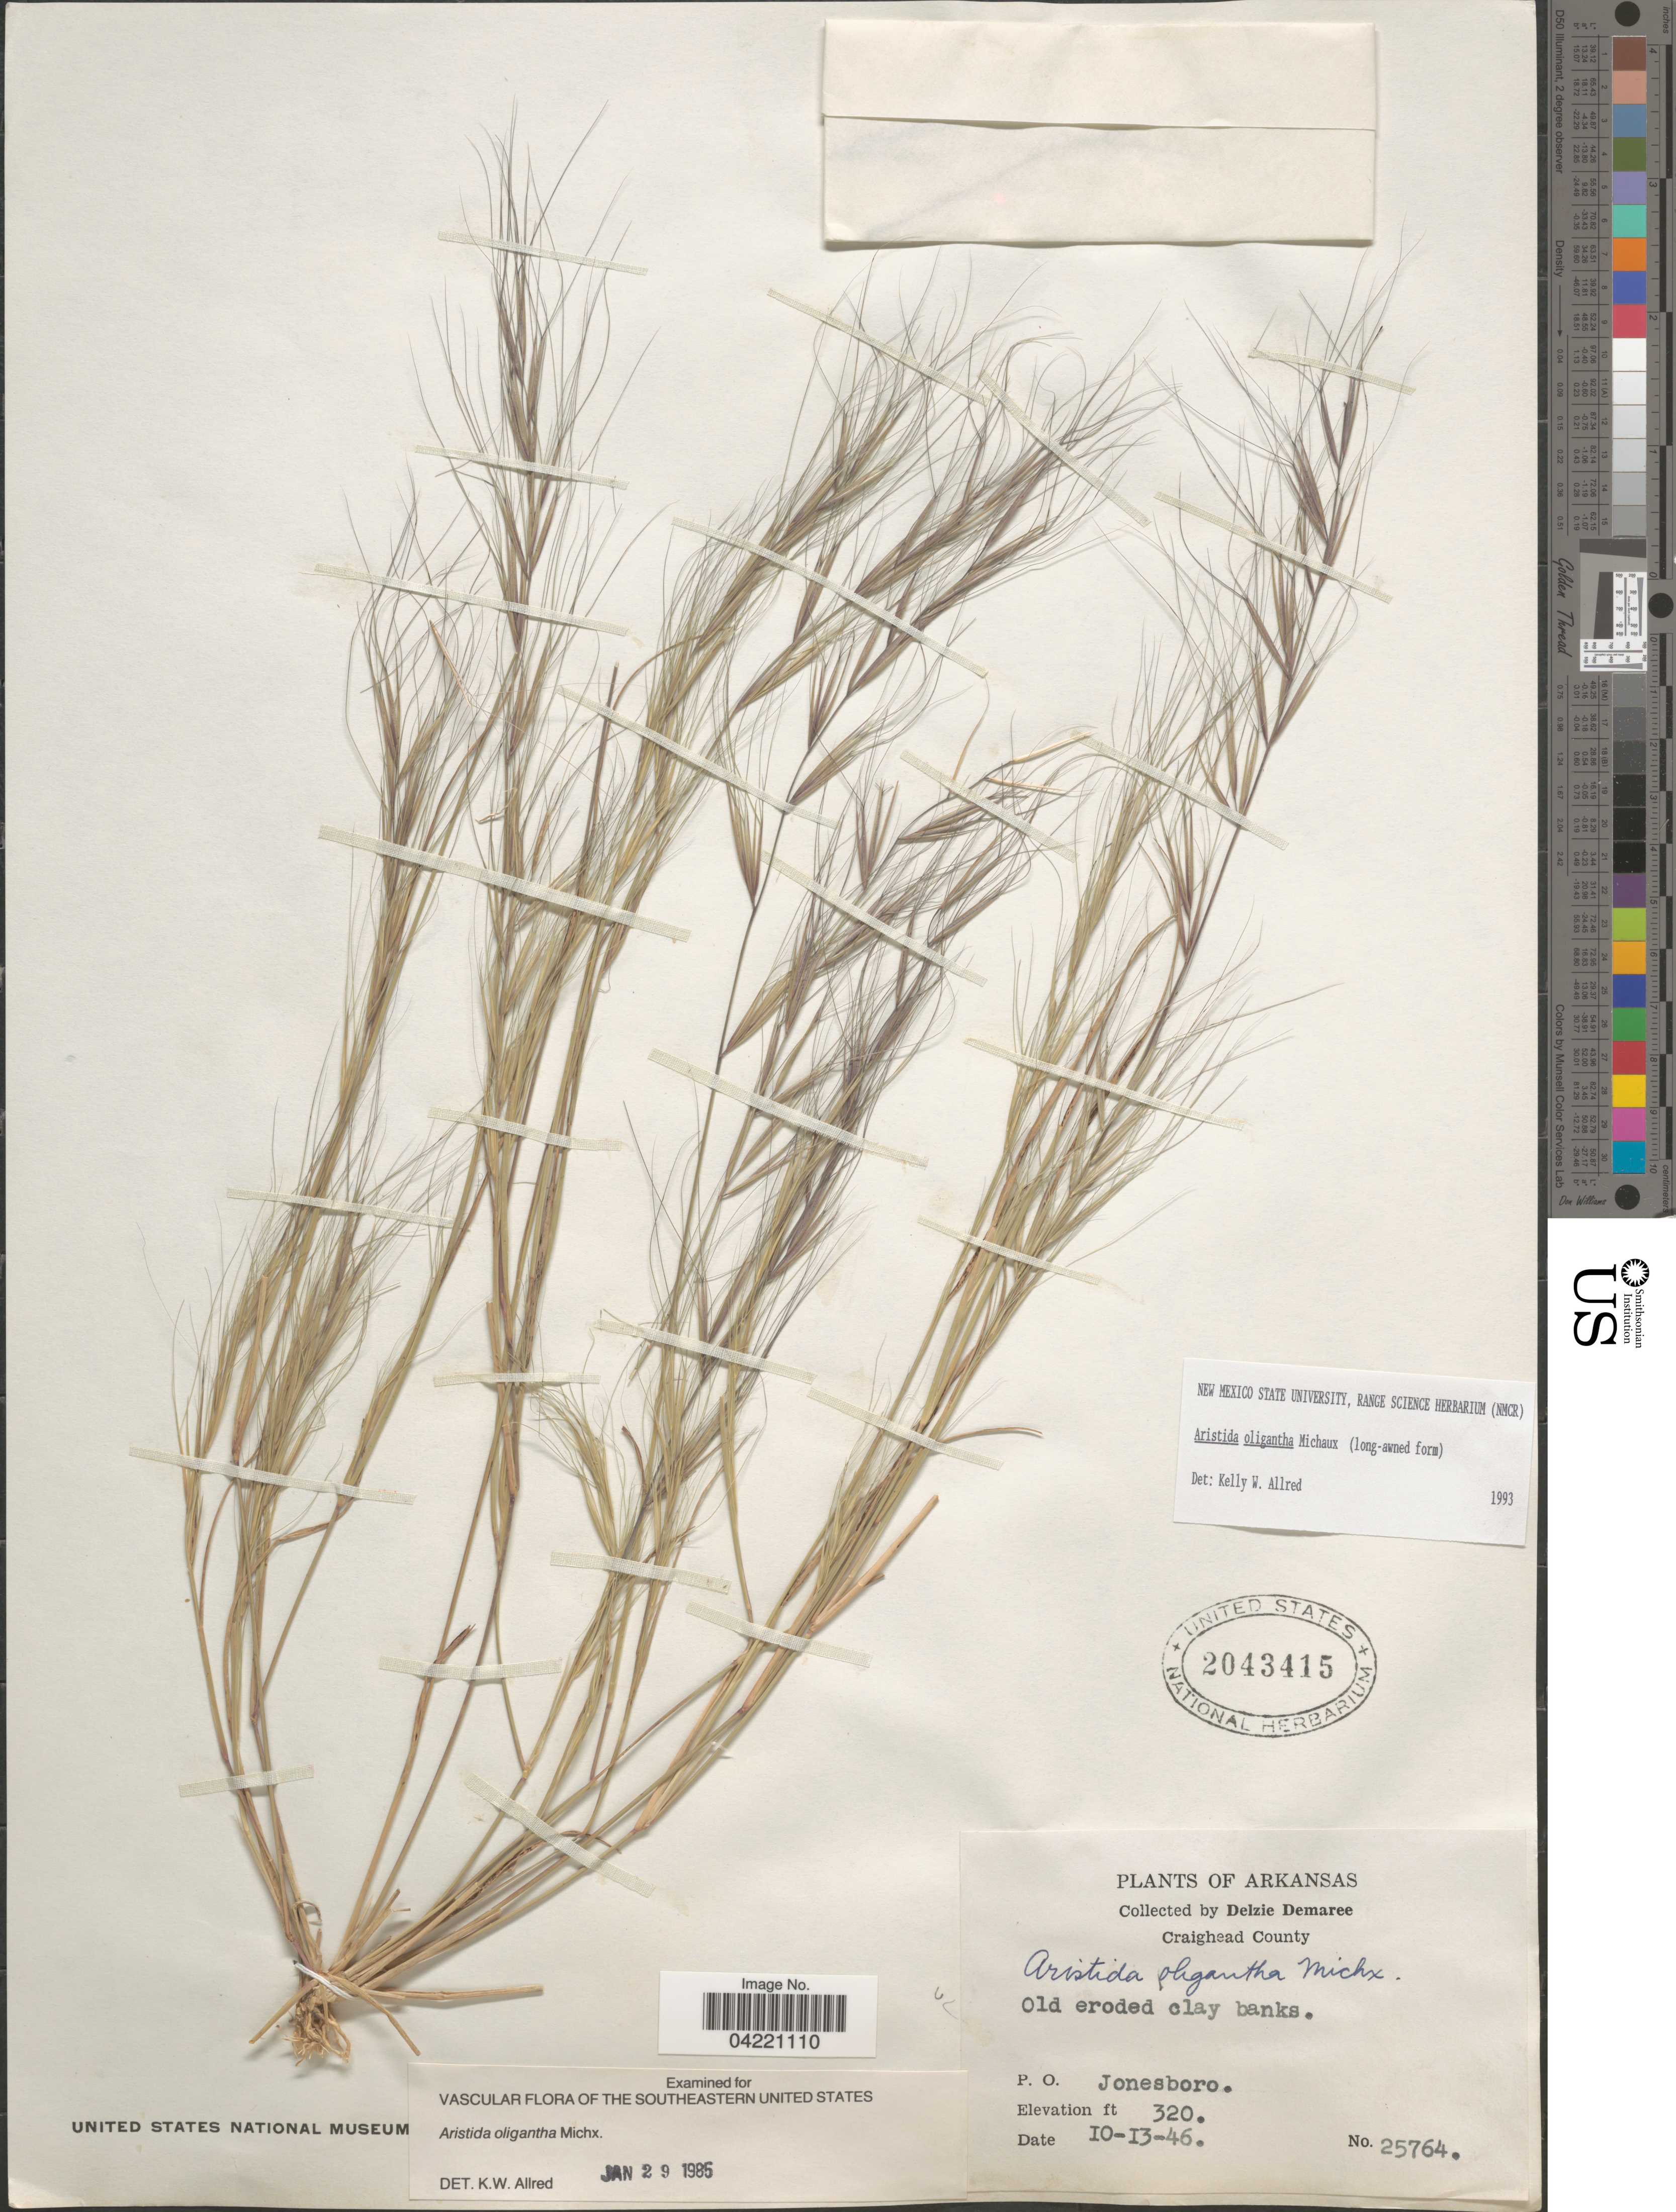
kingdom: Plantae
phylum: Tracheophyta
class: Liliopsida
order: Poales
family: Poaceae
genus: Aristida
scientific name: Aristida oligantha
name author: Michx.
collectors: D. Demaree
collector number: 25764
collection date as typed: Transcribed d/m/y: 13/10/46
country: United States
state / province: Arkansas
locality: Craighead County. P.O. Jonesboro.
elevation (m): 98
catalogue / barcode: US 2043415